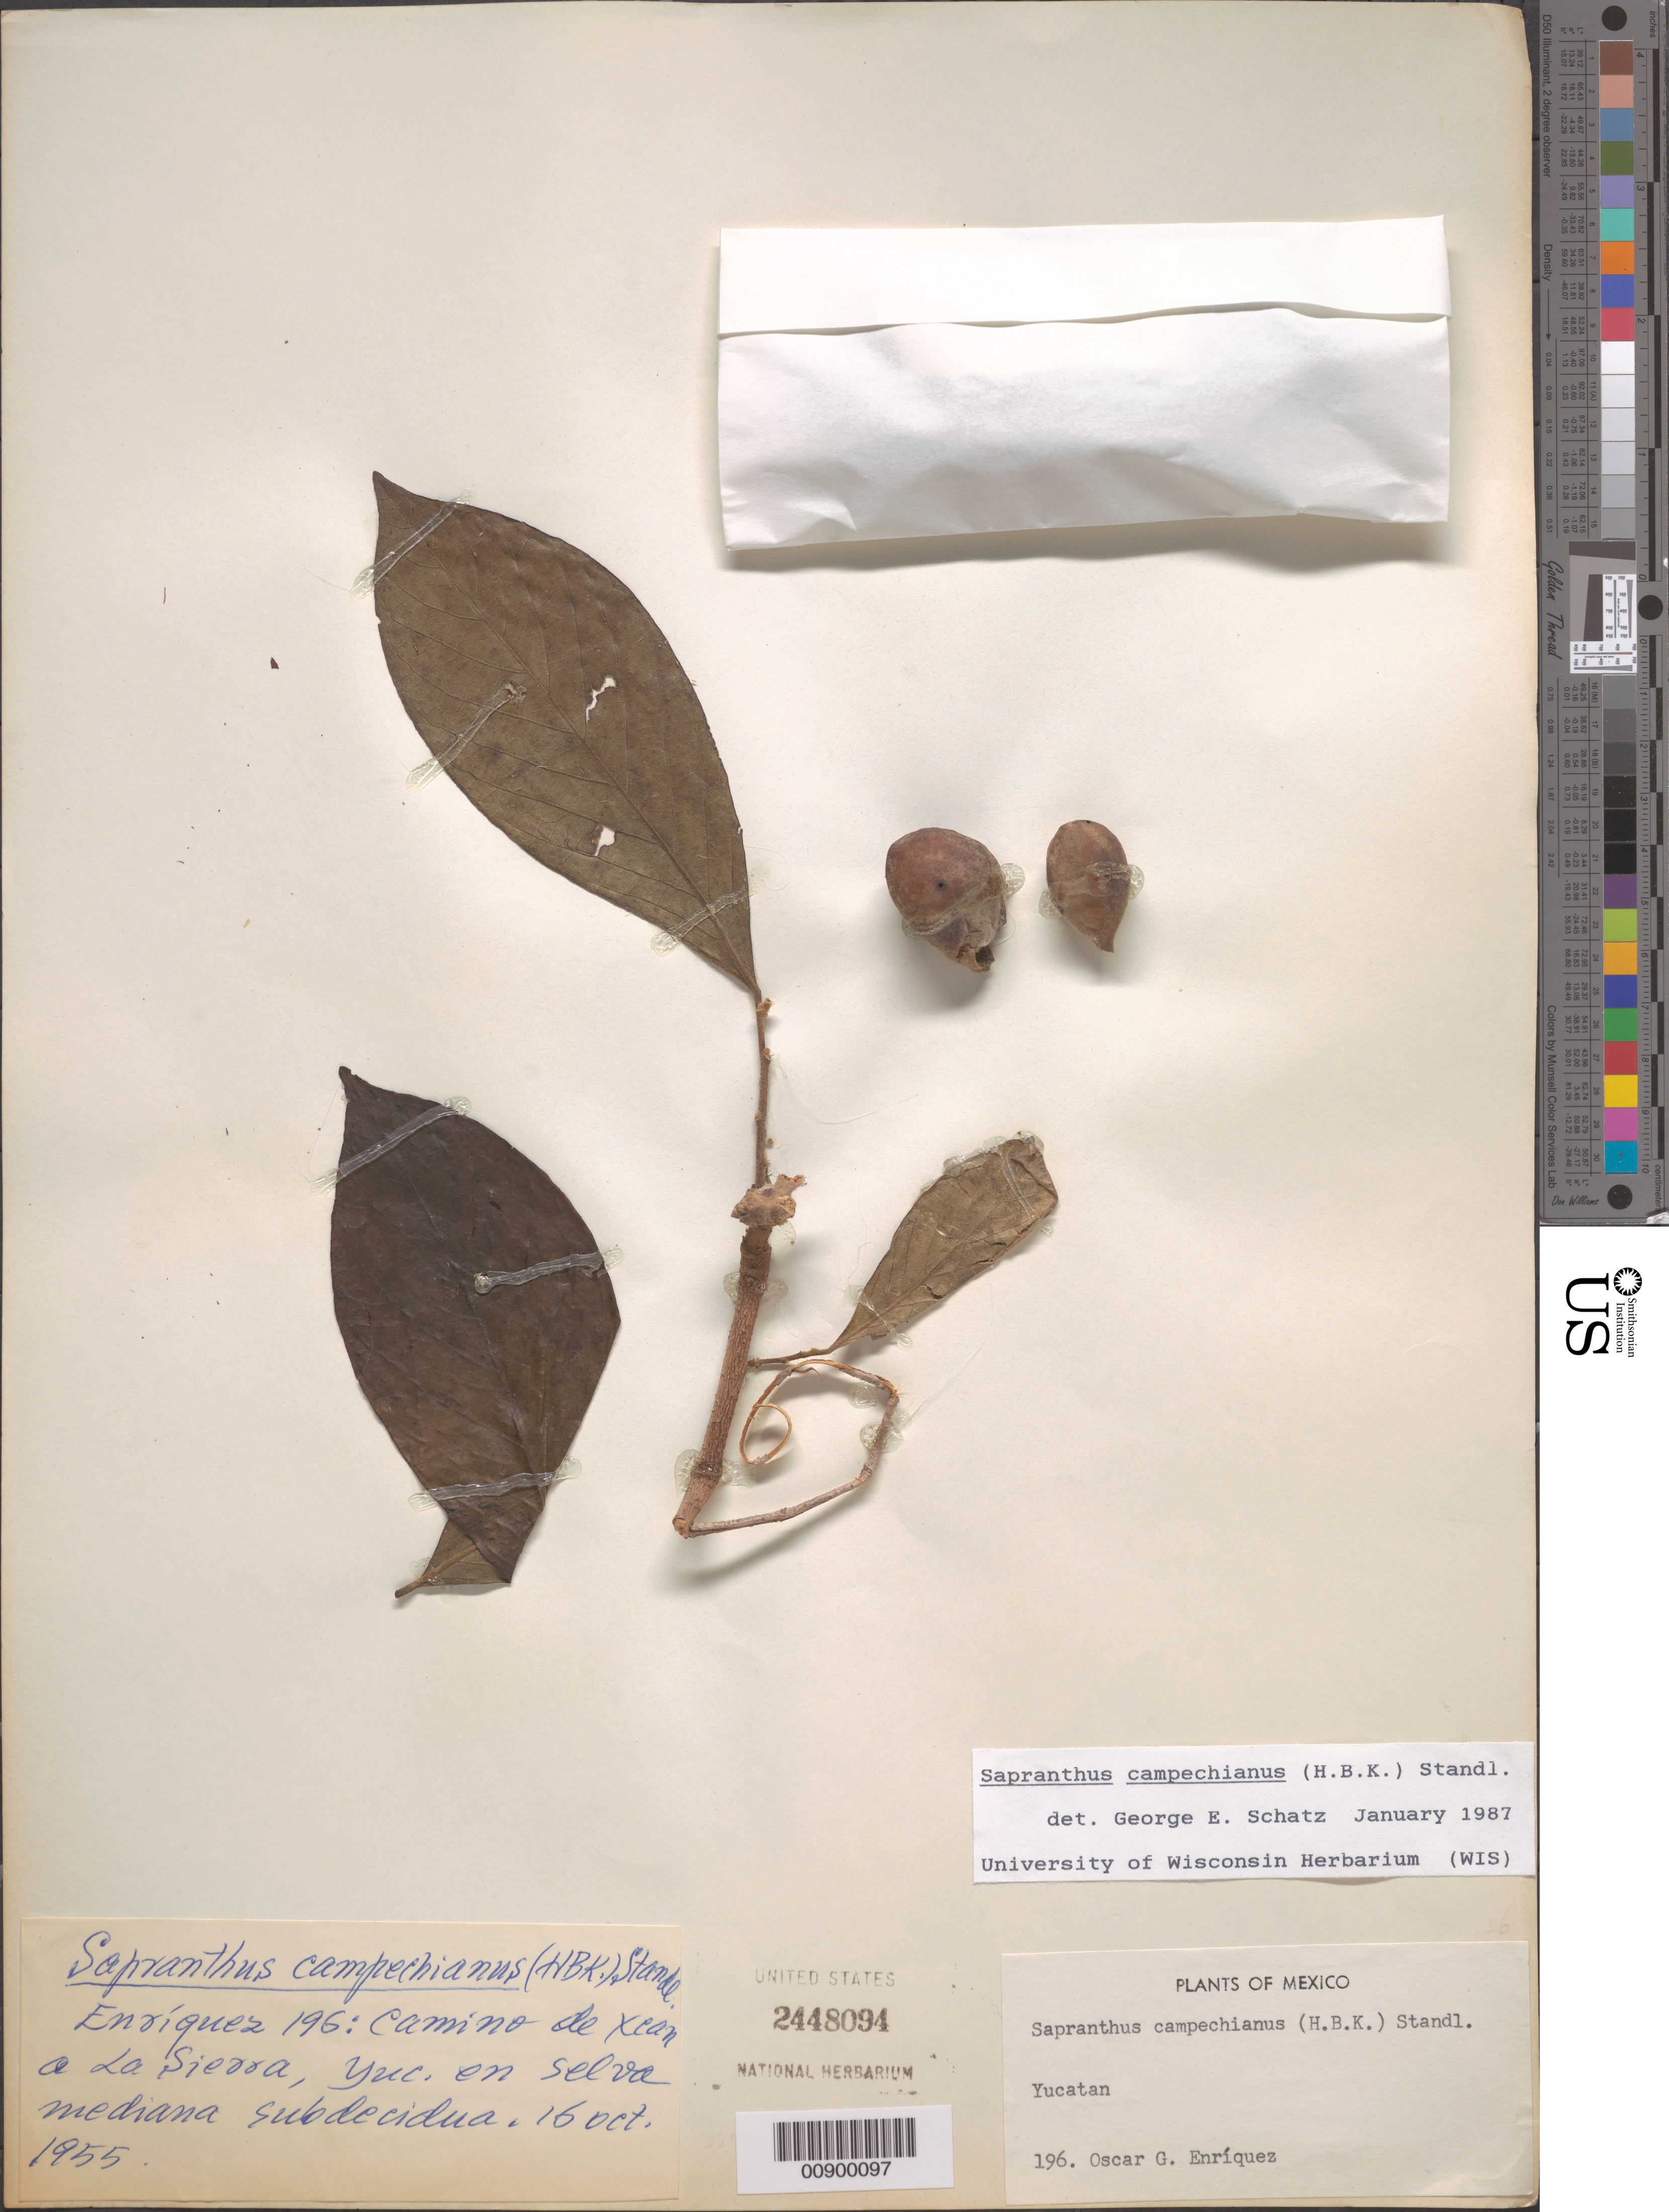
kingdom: Plantae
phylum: Tracheophyta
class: Magnoliopsida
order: Magnoliales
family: Annonaceae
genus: Sapranthus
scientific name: Sapranthus campechianus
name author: (Kunth) Standl.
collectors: O. Enriquez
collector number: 196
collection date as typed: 16 Oct 1955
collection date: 1955-10-16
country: Mexico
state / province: Yucatán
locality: Camino de Xcan a La Sierra, Yucatán.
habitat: En selva mediana subdecidua.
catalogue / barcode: US 2448094